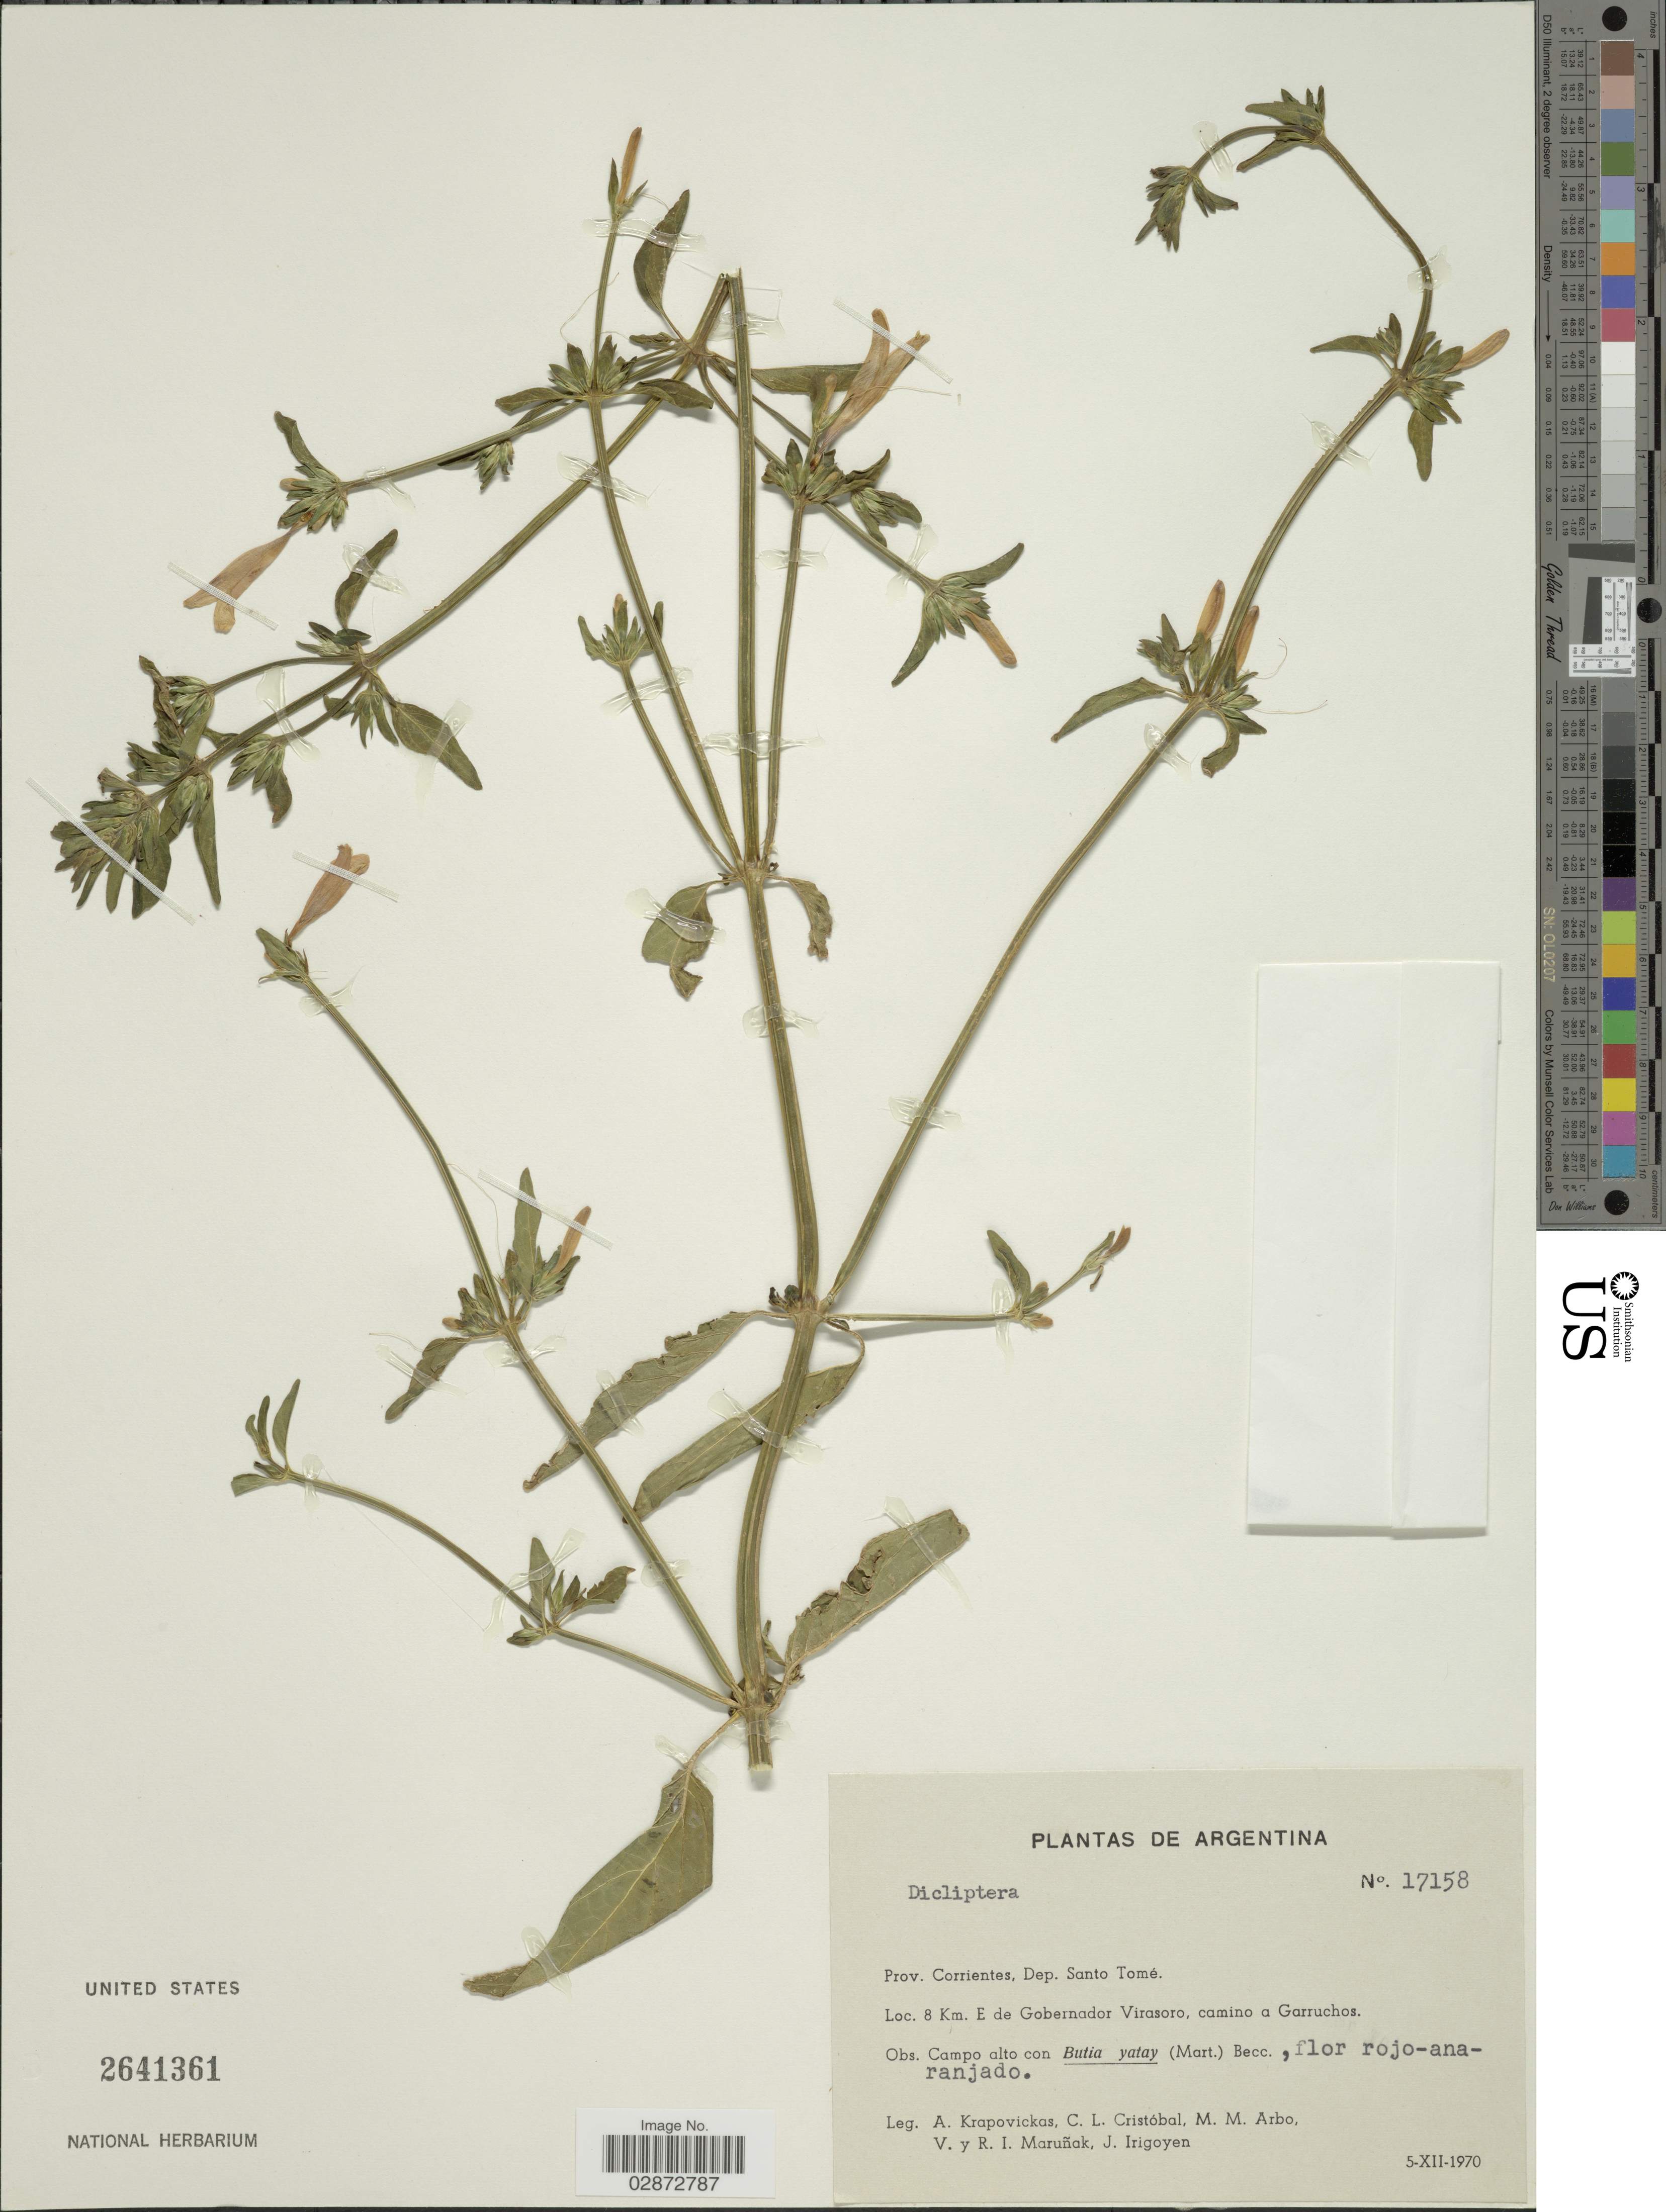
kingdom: Plantae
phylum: Tracheophyta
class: Magnoliopsida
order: Lamiales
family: Acanthaceae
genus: Dicliptera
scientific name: Dicliptera sp.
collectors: A. Krapovickas, C. L. Cristóbal, M. M. Arbo, V. Maruñak & et al.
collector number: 17158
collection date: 1970-12-05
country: Argentina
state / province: Corrientes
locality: Dep. Santo Tomé, 8 Km. E de Gobernador Virasoro, camino a Garruchos.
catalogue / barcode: US 2641361